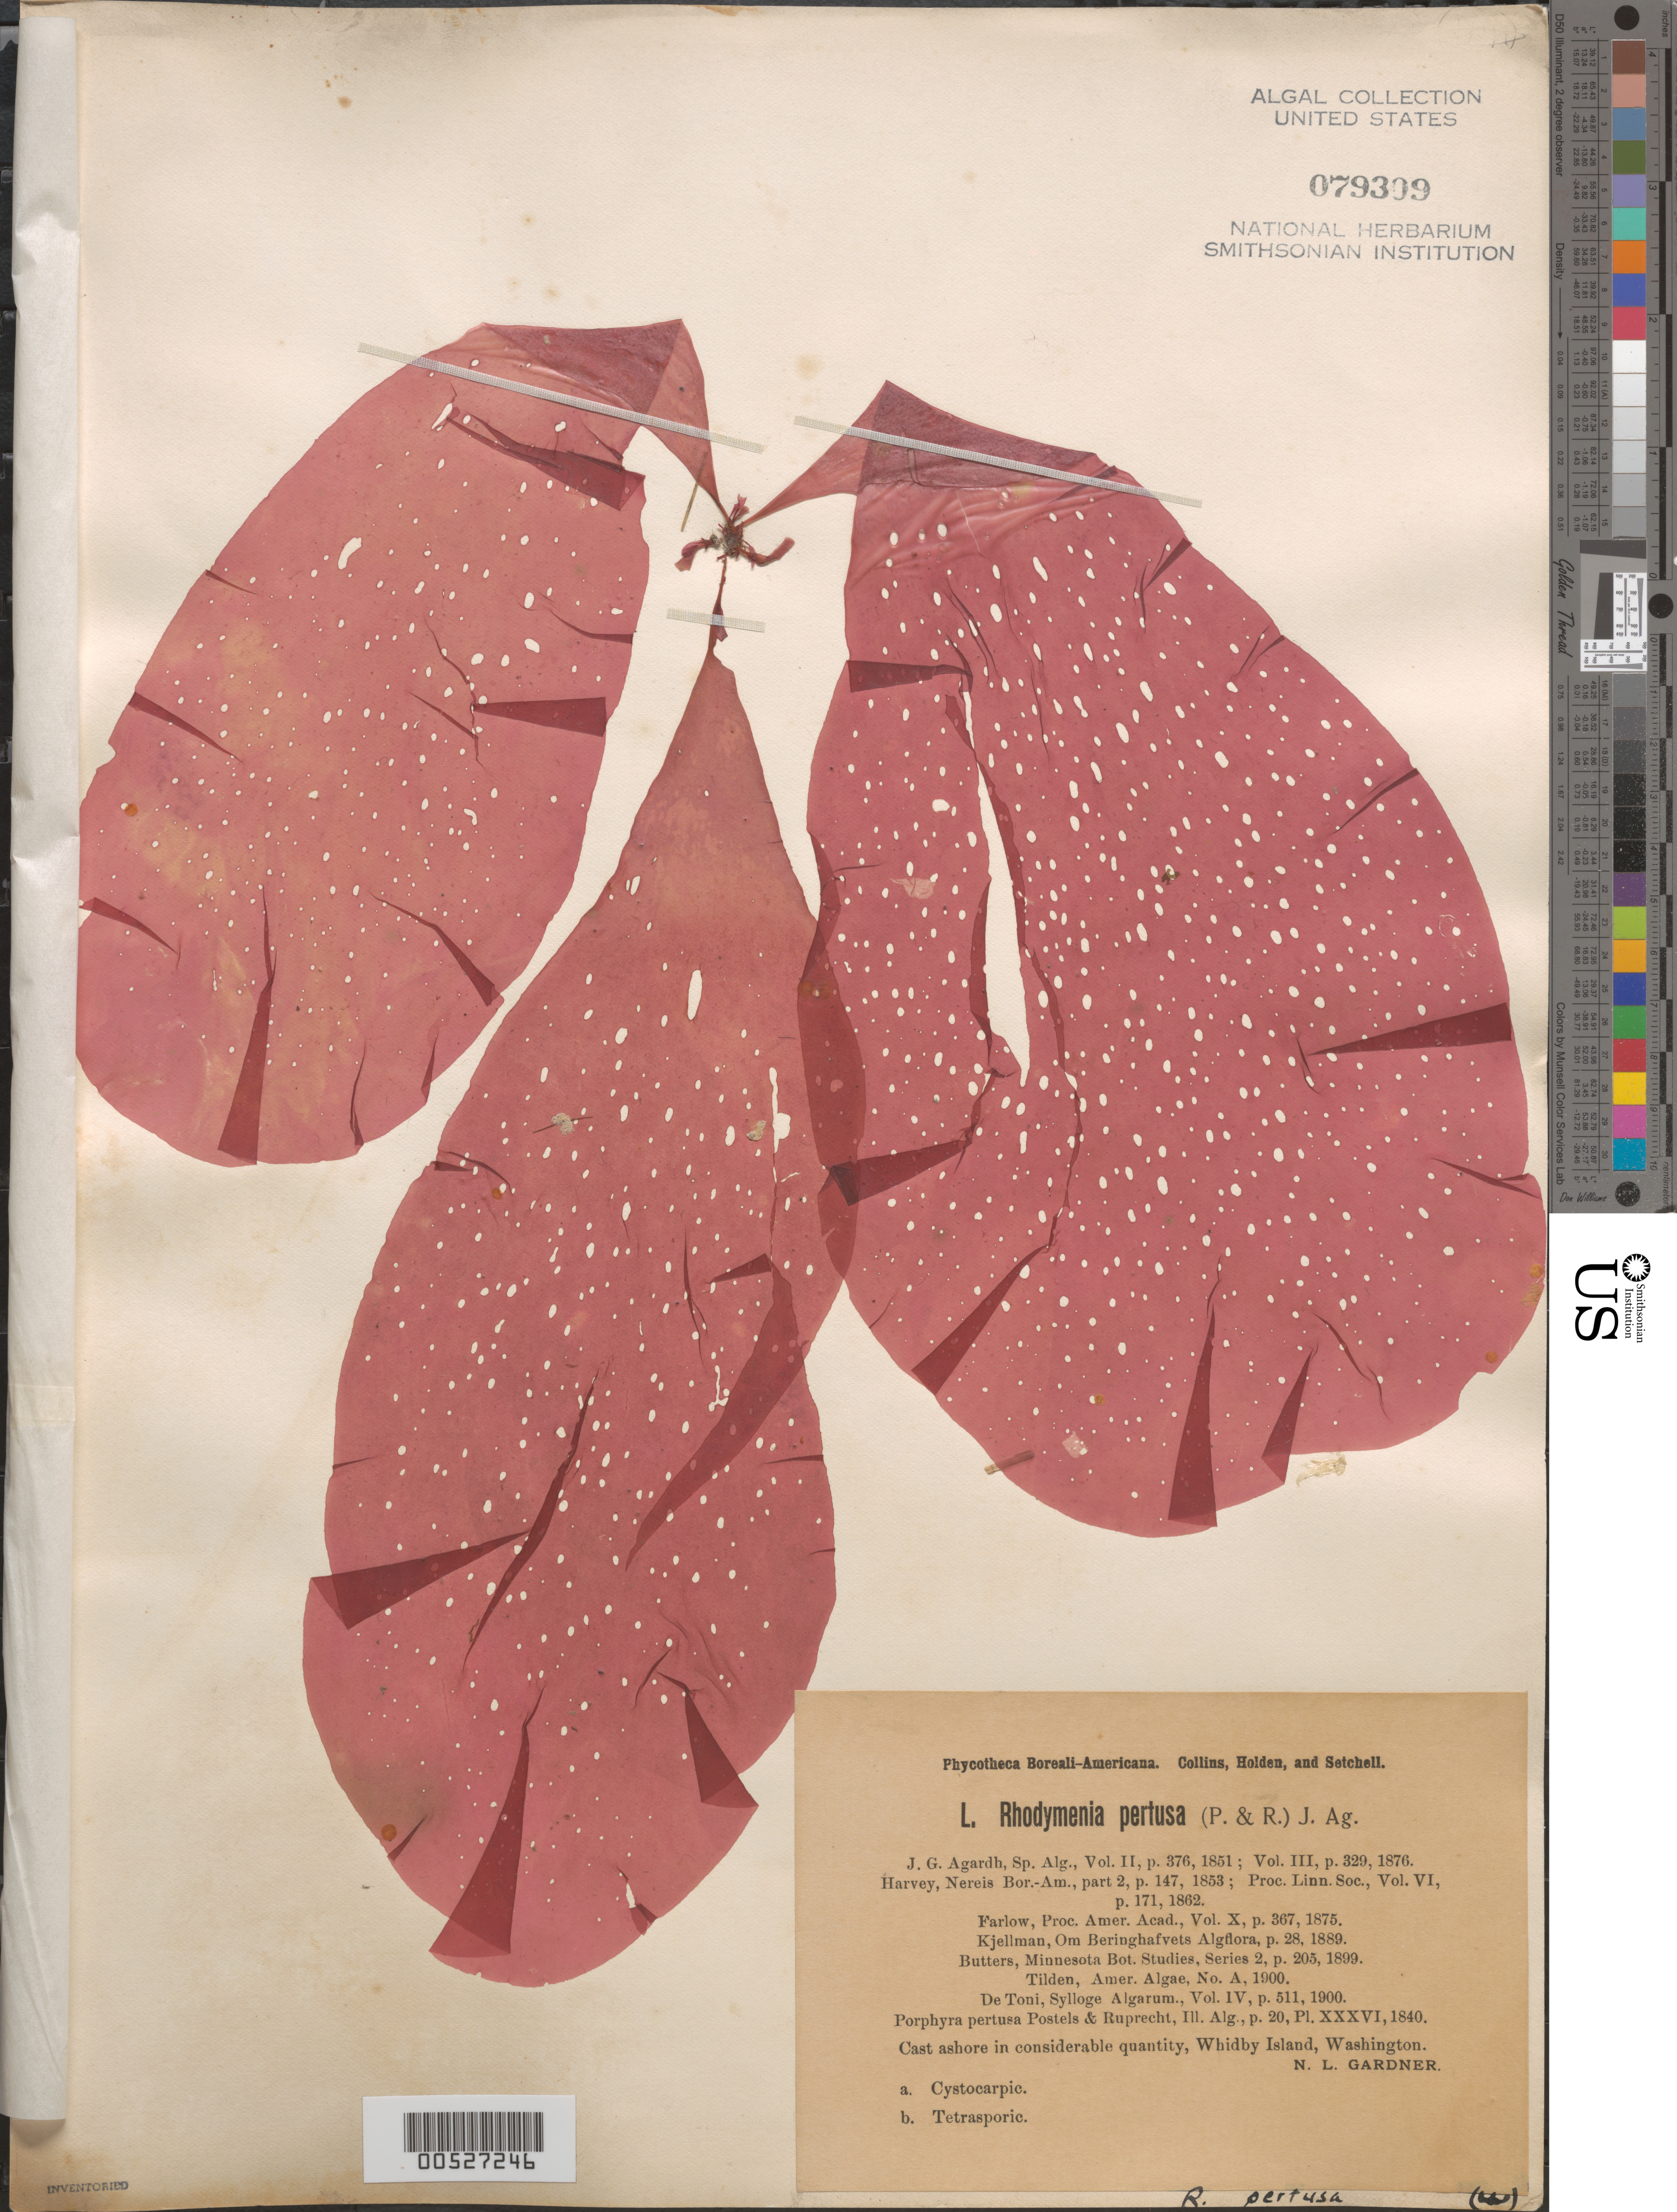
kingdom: Plantae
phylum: Rhodophyta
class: Florideophyceae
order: Rhodymeniales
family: Rhodymeniaceae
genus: Rhodymenia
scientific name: Rhodymenia pertusa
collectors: N. Gardner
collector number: PB-A L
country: United States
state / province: Washington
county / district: Island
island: Whidbey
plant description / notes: Collins, Holden & Setchell, Phycotheca Boreali-Americana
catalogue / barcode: US 79309